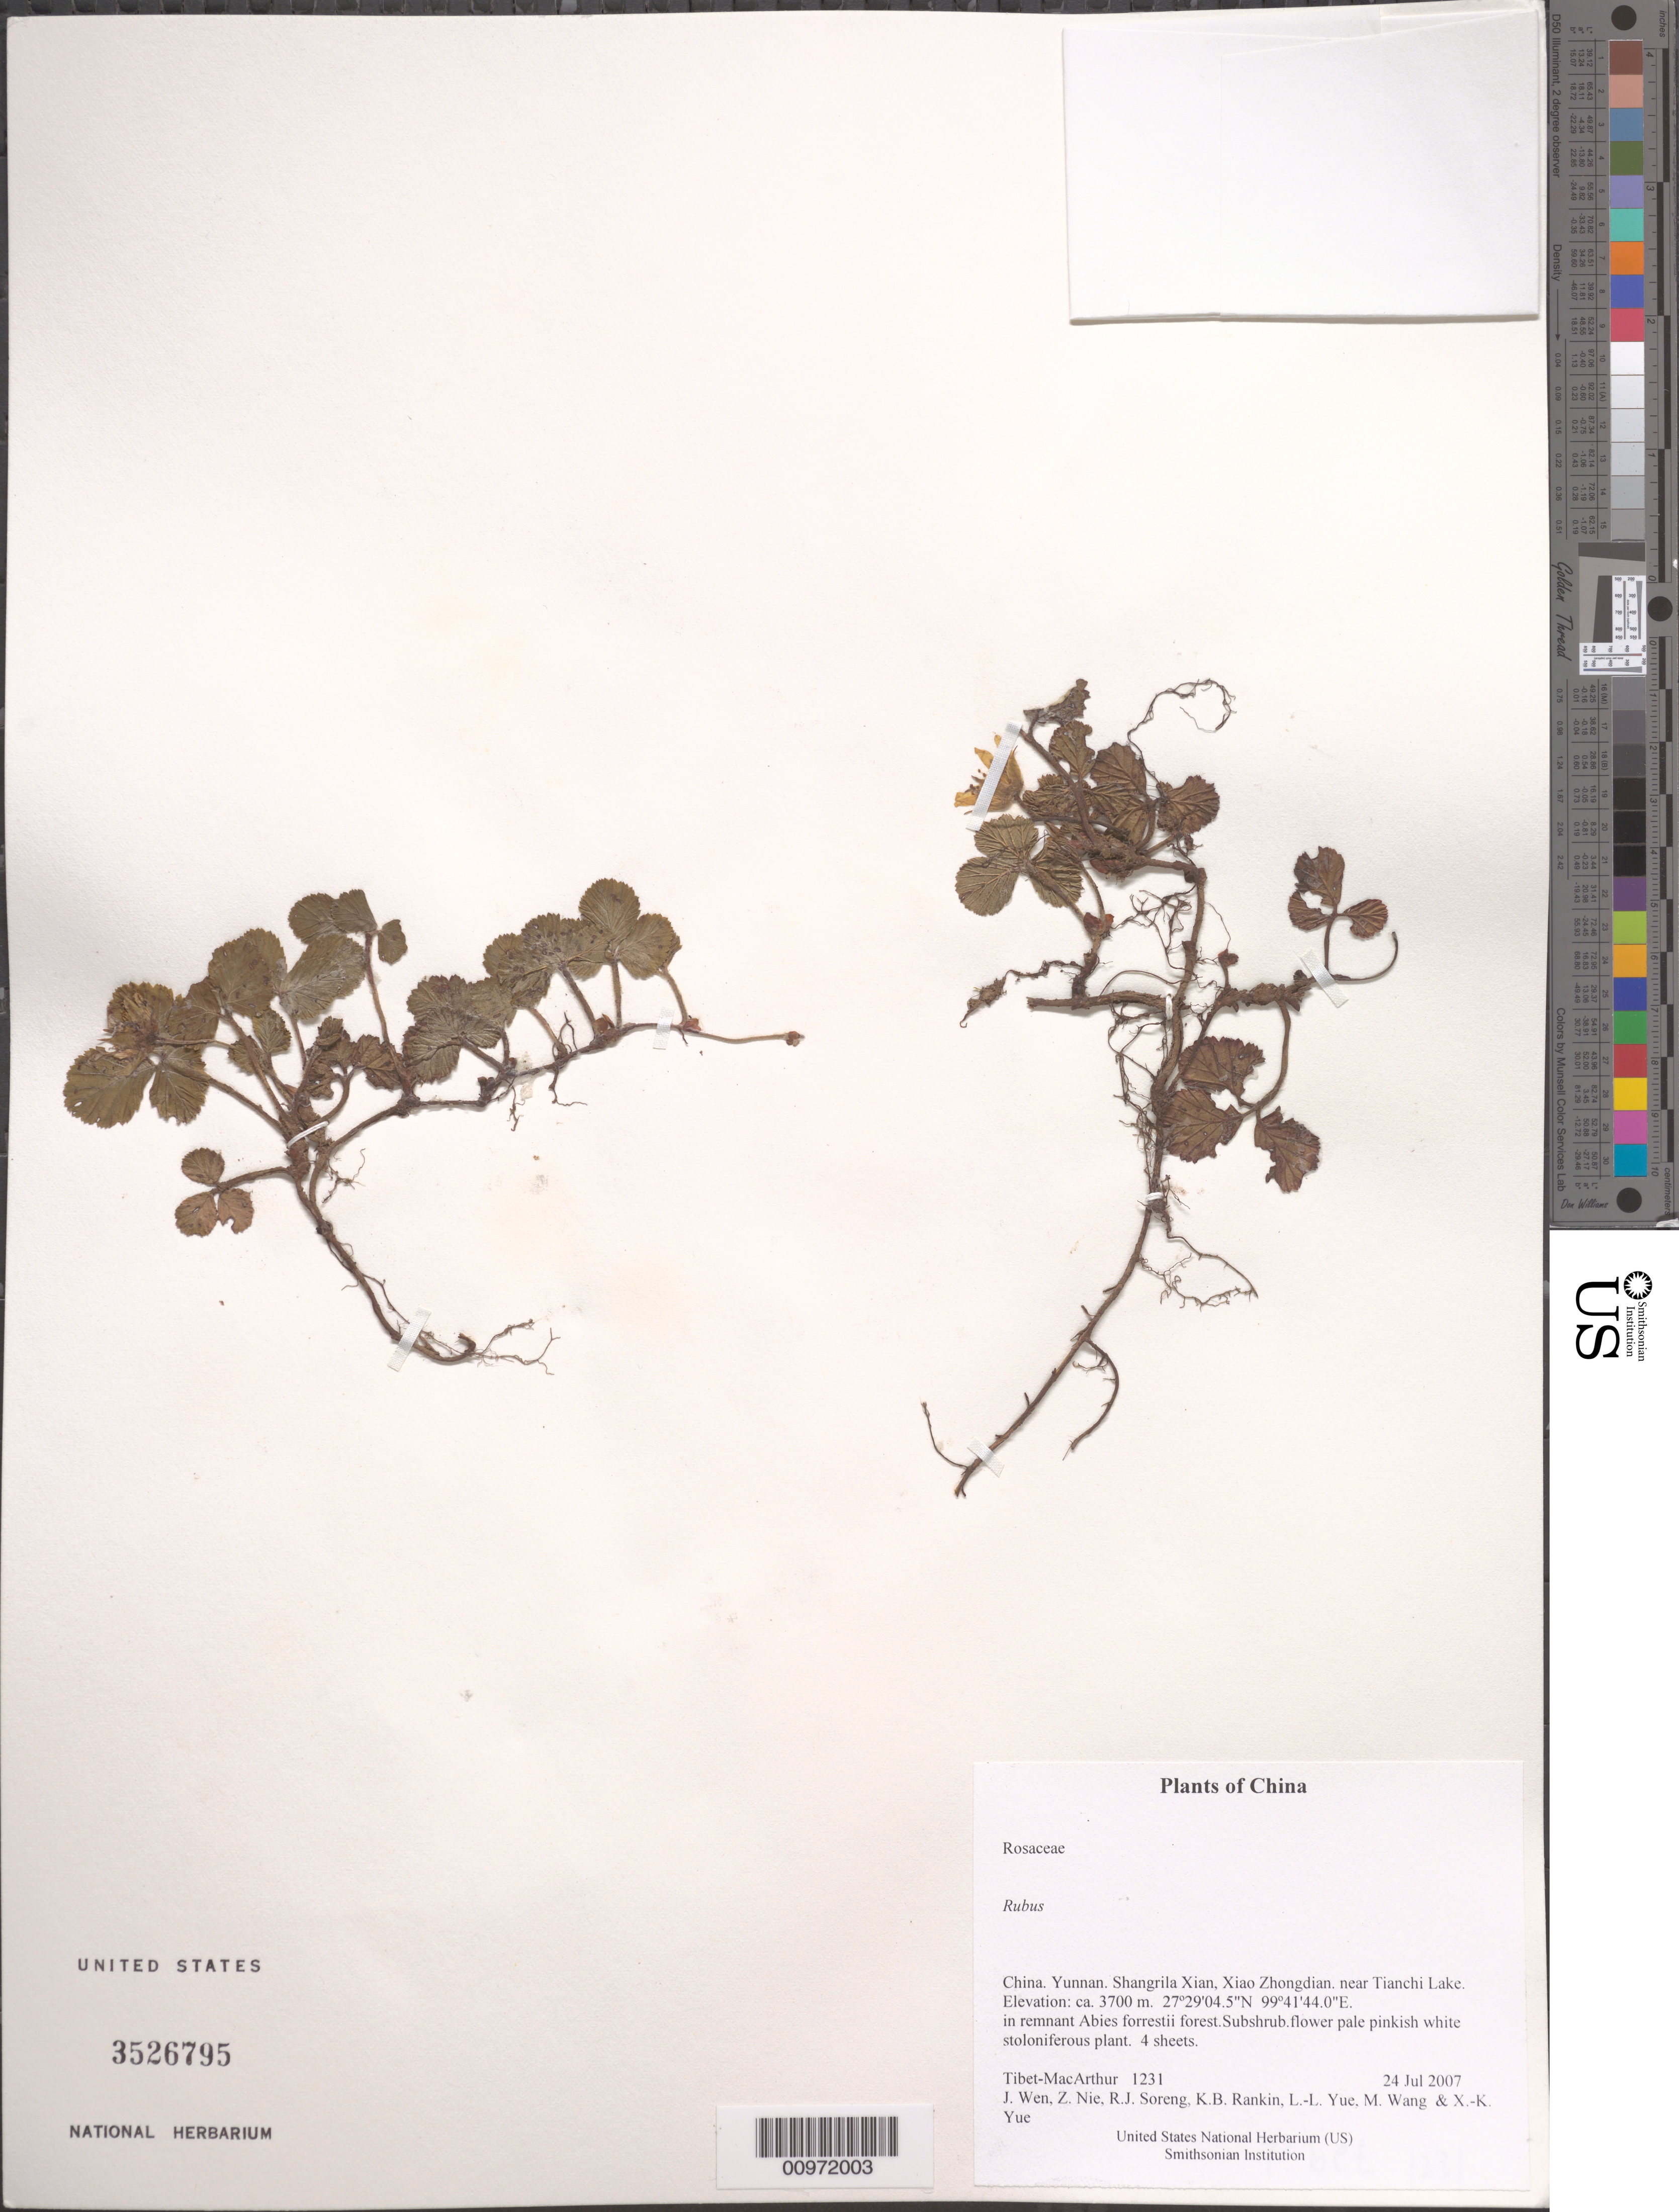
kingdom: Plantae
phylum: Tracheophyta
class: Magnoliopsida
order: Rosales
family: Rosaceae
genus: Rubus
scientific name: Rubus sp.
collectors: Tibet-MacArthur, J. Wen, Z. Nie, R. J. Soreng, K. Rankin, L. Yue, M. Wang & X. Yue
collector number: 1231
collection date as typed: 24 Jul 2007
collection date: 2007-07-24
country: China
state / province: Yunnan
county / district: Shangrila Xian, Xiao Zhongdian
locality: near Tianchi Lake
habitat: In remnant Abies forrestii forest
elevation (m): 3700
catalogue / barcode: US 3526795